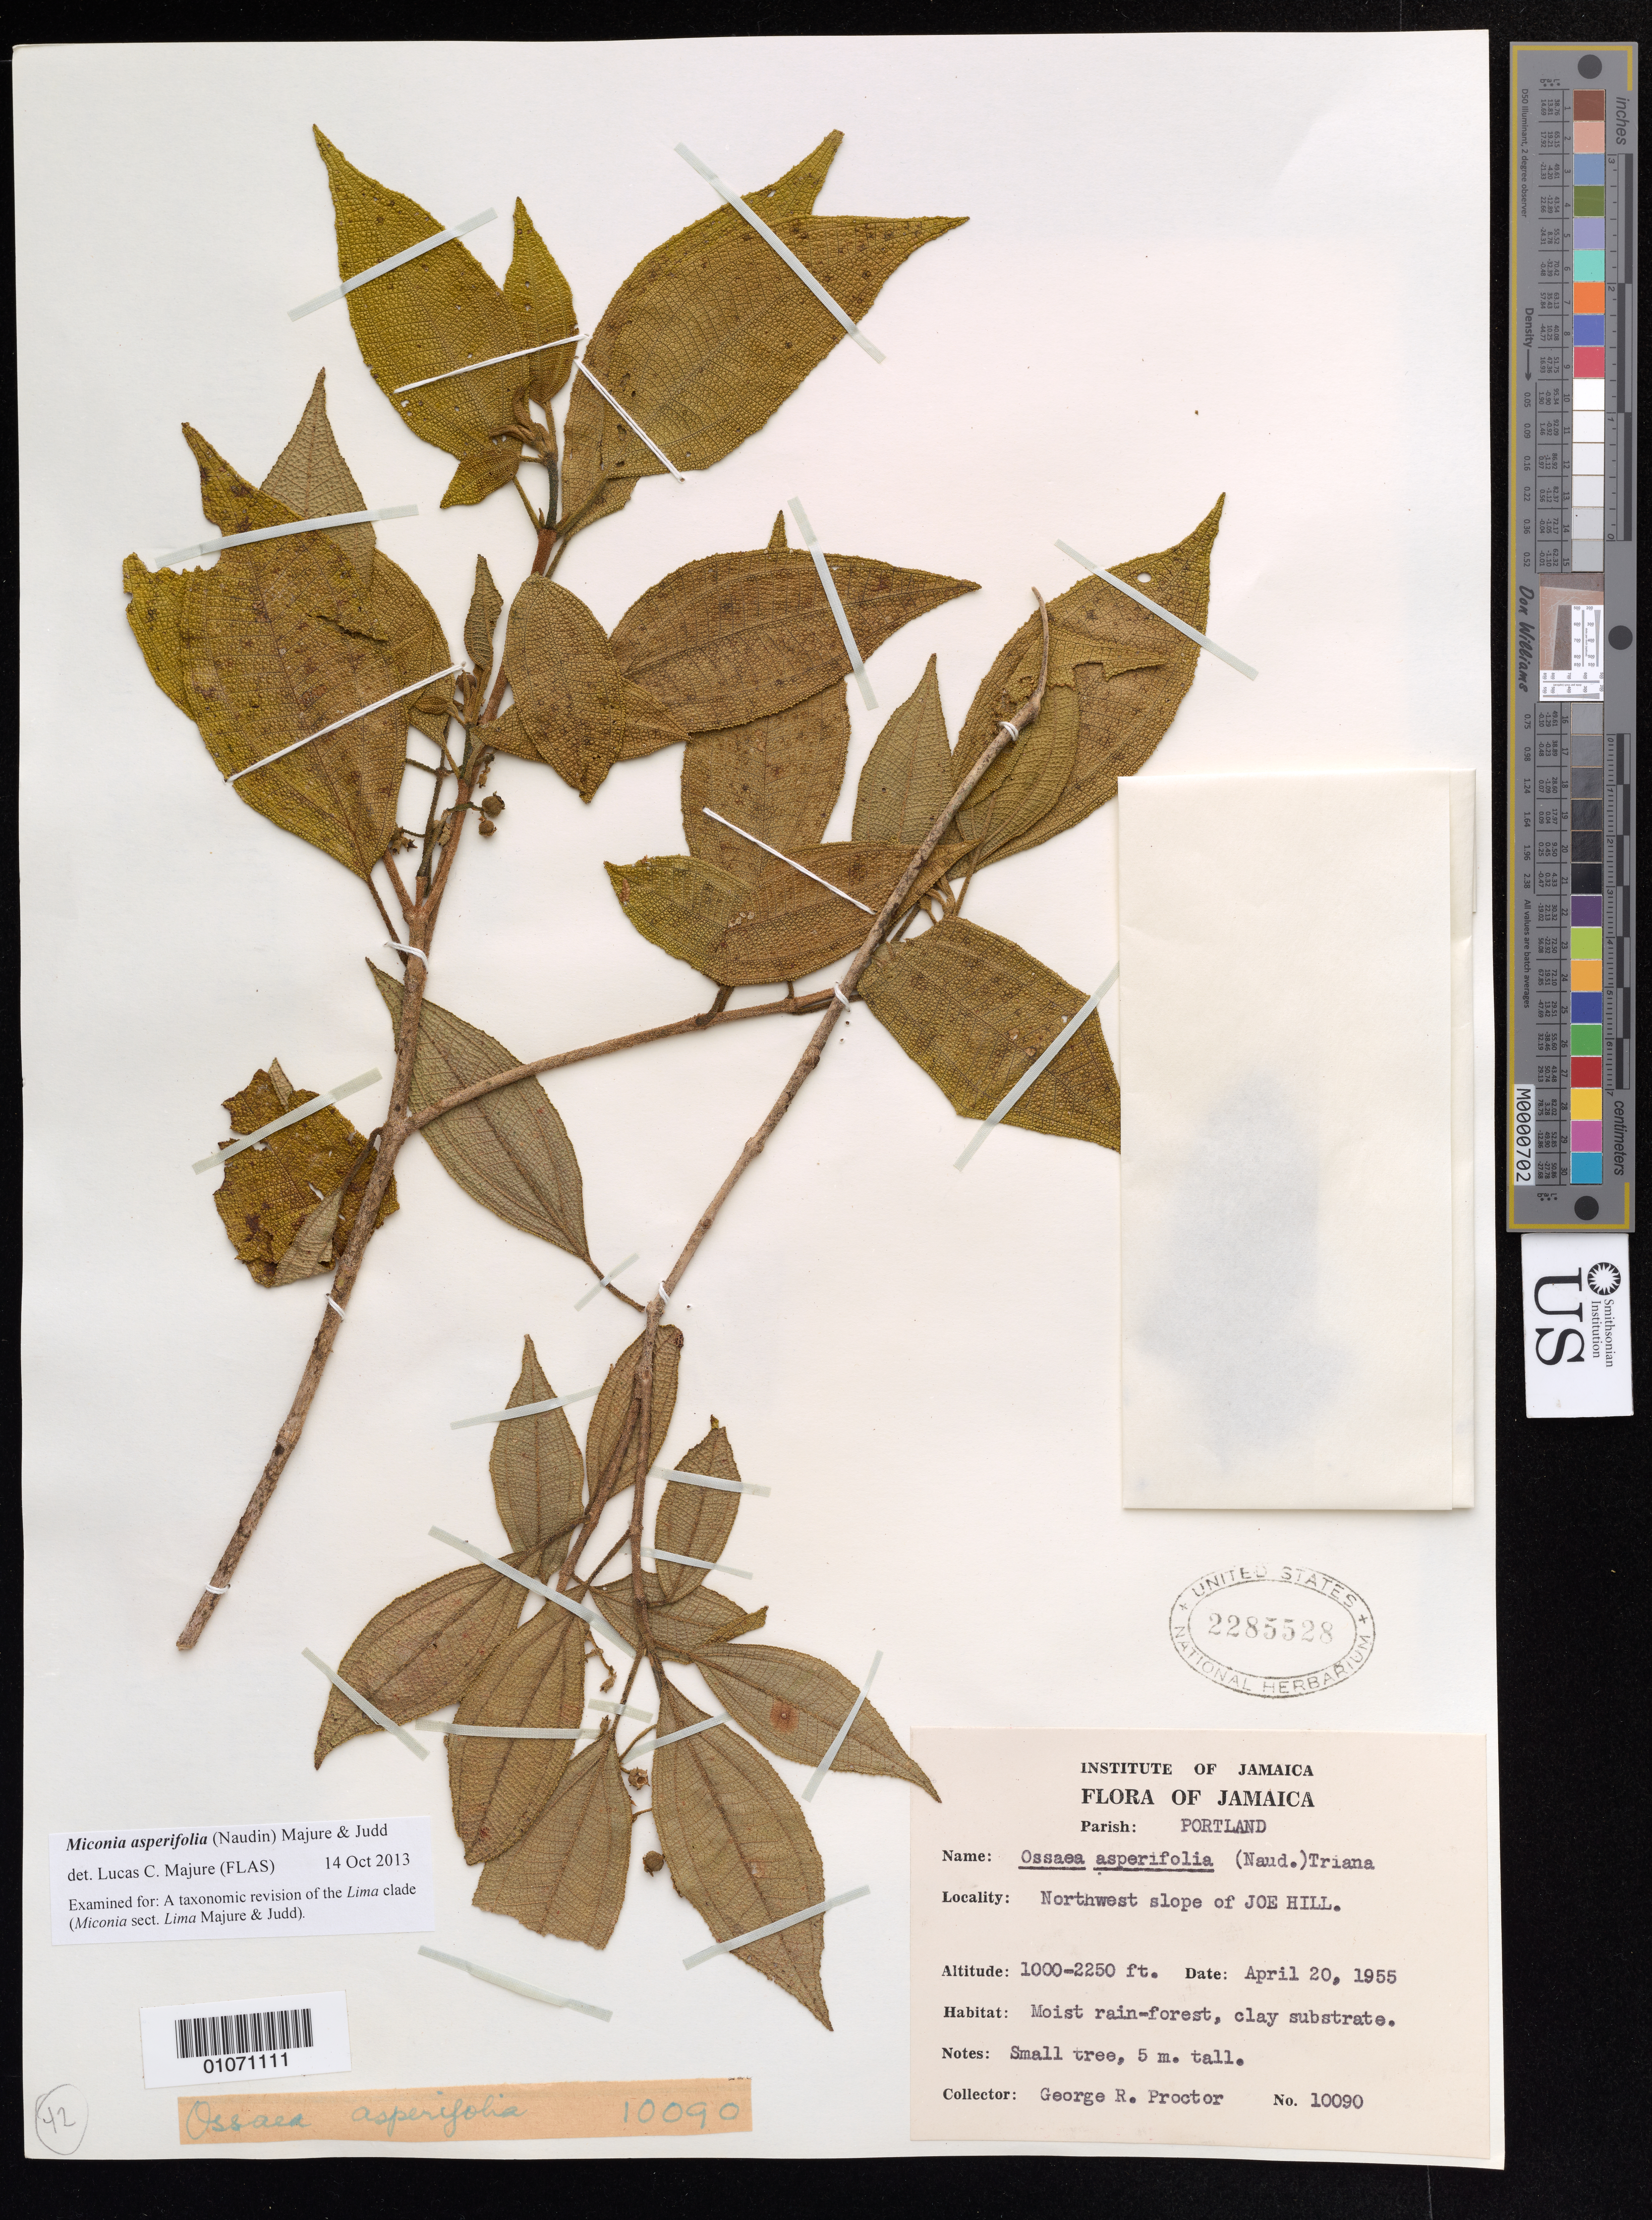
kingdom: Plantae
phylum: Tracheophyta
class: Magnoliopsida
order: Myrtales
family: Melastomataceae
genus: Miconia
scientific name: Miconia asperifolia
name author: (Naudin) Majure & Judd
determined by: Majure, Lucas C., (FLAS), University of Florida (UNITED STATES)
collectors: G. R. Proctor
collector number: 10090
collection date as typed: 20 Apr 1955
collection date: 1955-04-20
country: Jamaica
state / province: Portland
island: Jamaica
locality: Joe Hill, NW slope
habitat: Moist rainforest, clay substrate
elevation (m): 305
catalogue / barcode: US 2285528